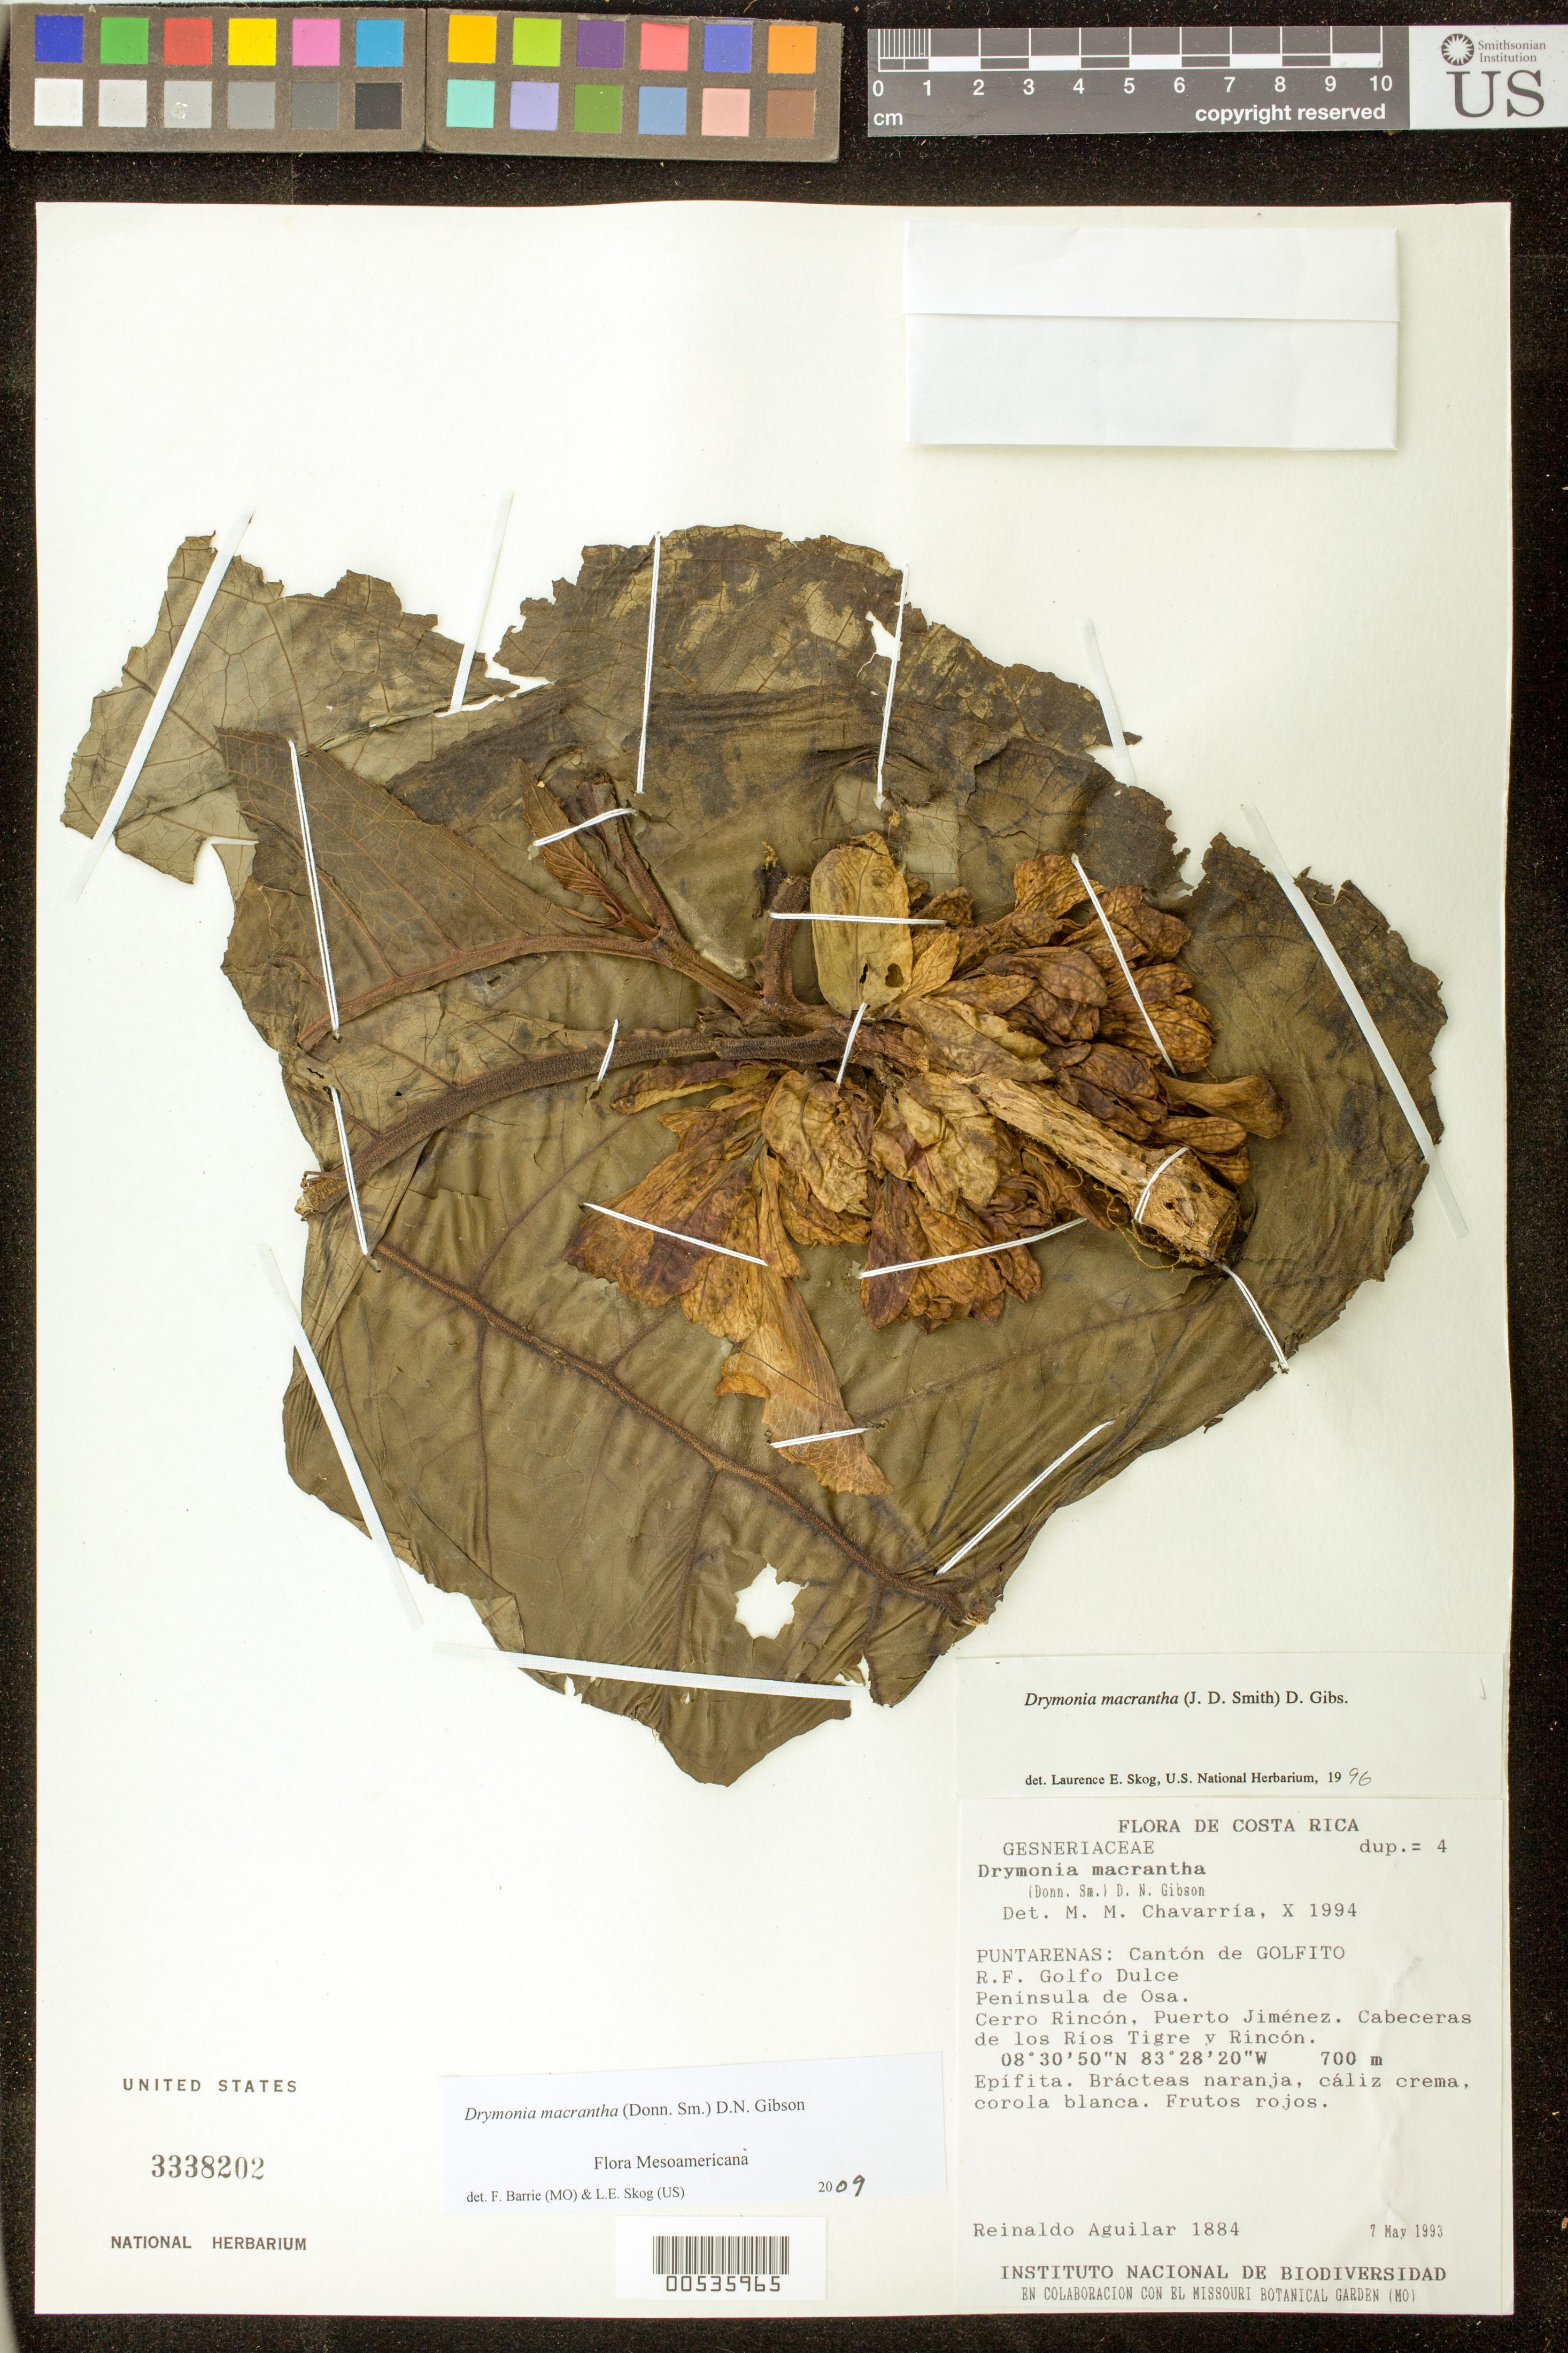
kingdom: Plantae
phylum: Tracheophyta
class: Magnoliopsida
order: Lamiales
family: Gesneriaceae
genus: Drymonia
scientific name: Drymonia macrantha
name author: (Donn. Sm.) D.N. Gibson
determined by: Skog, Laurence E.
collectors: R. Aguilar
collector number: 1884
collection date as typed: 07 May 1993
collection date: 1993-05-07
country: Costa Rica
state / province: Puntarenas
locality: Cantón de GOLFITO, R.F. Golfo Dulce, Península de Osa, Cerro Rincón, Puerto Jiménez, cabeceras de los Ríos Tigre y Rincón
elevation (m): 700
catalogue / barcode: US 3338202